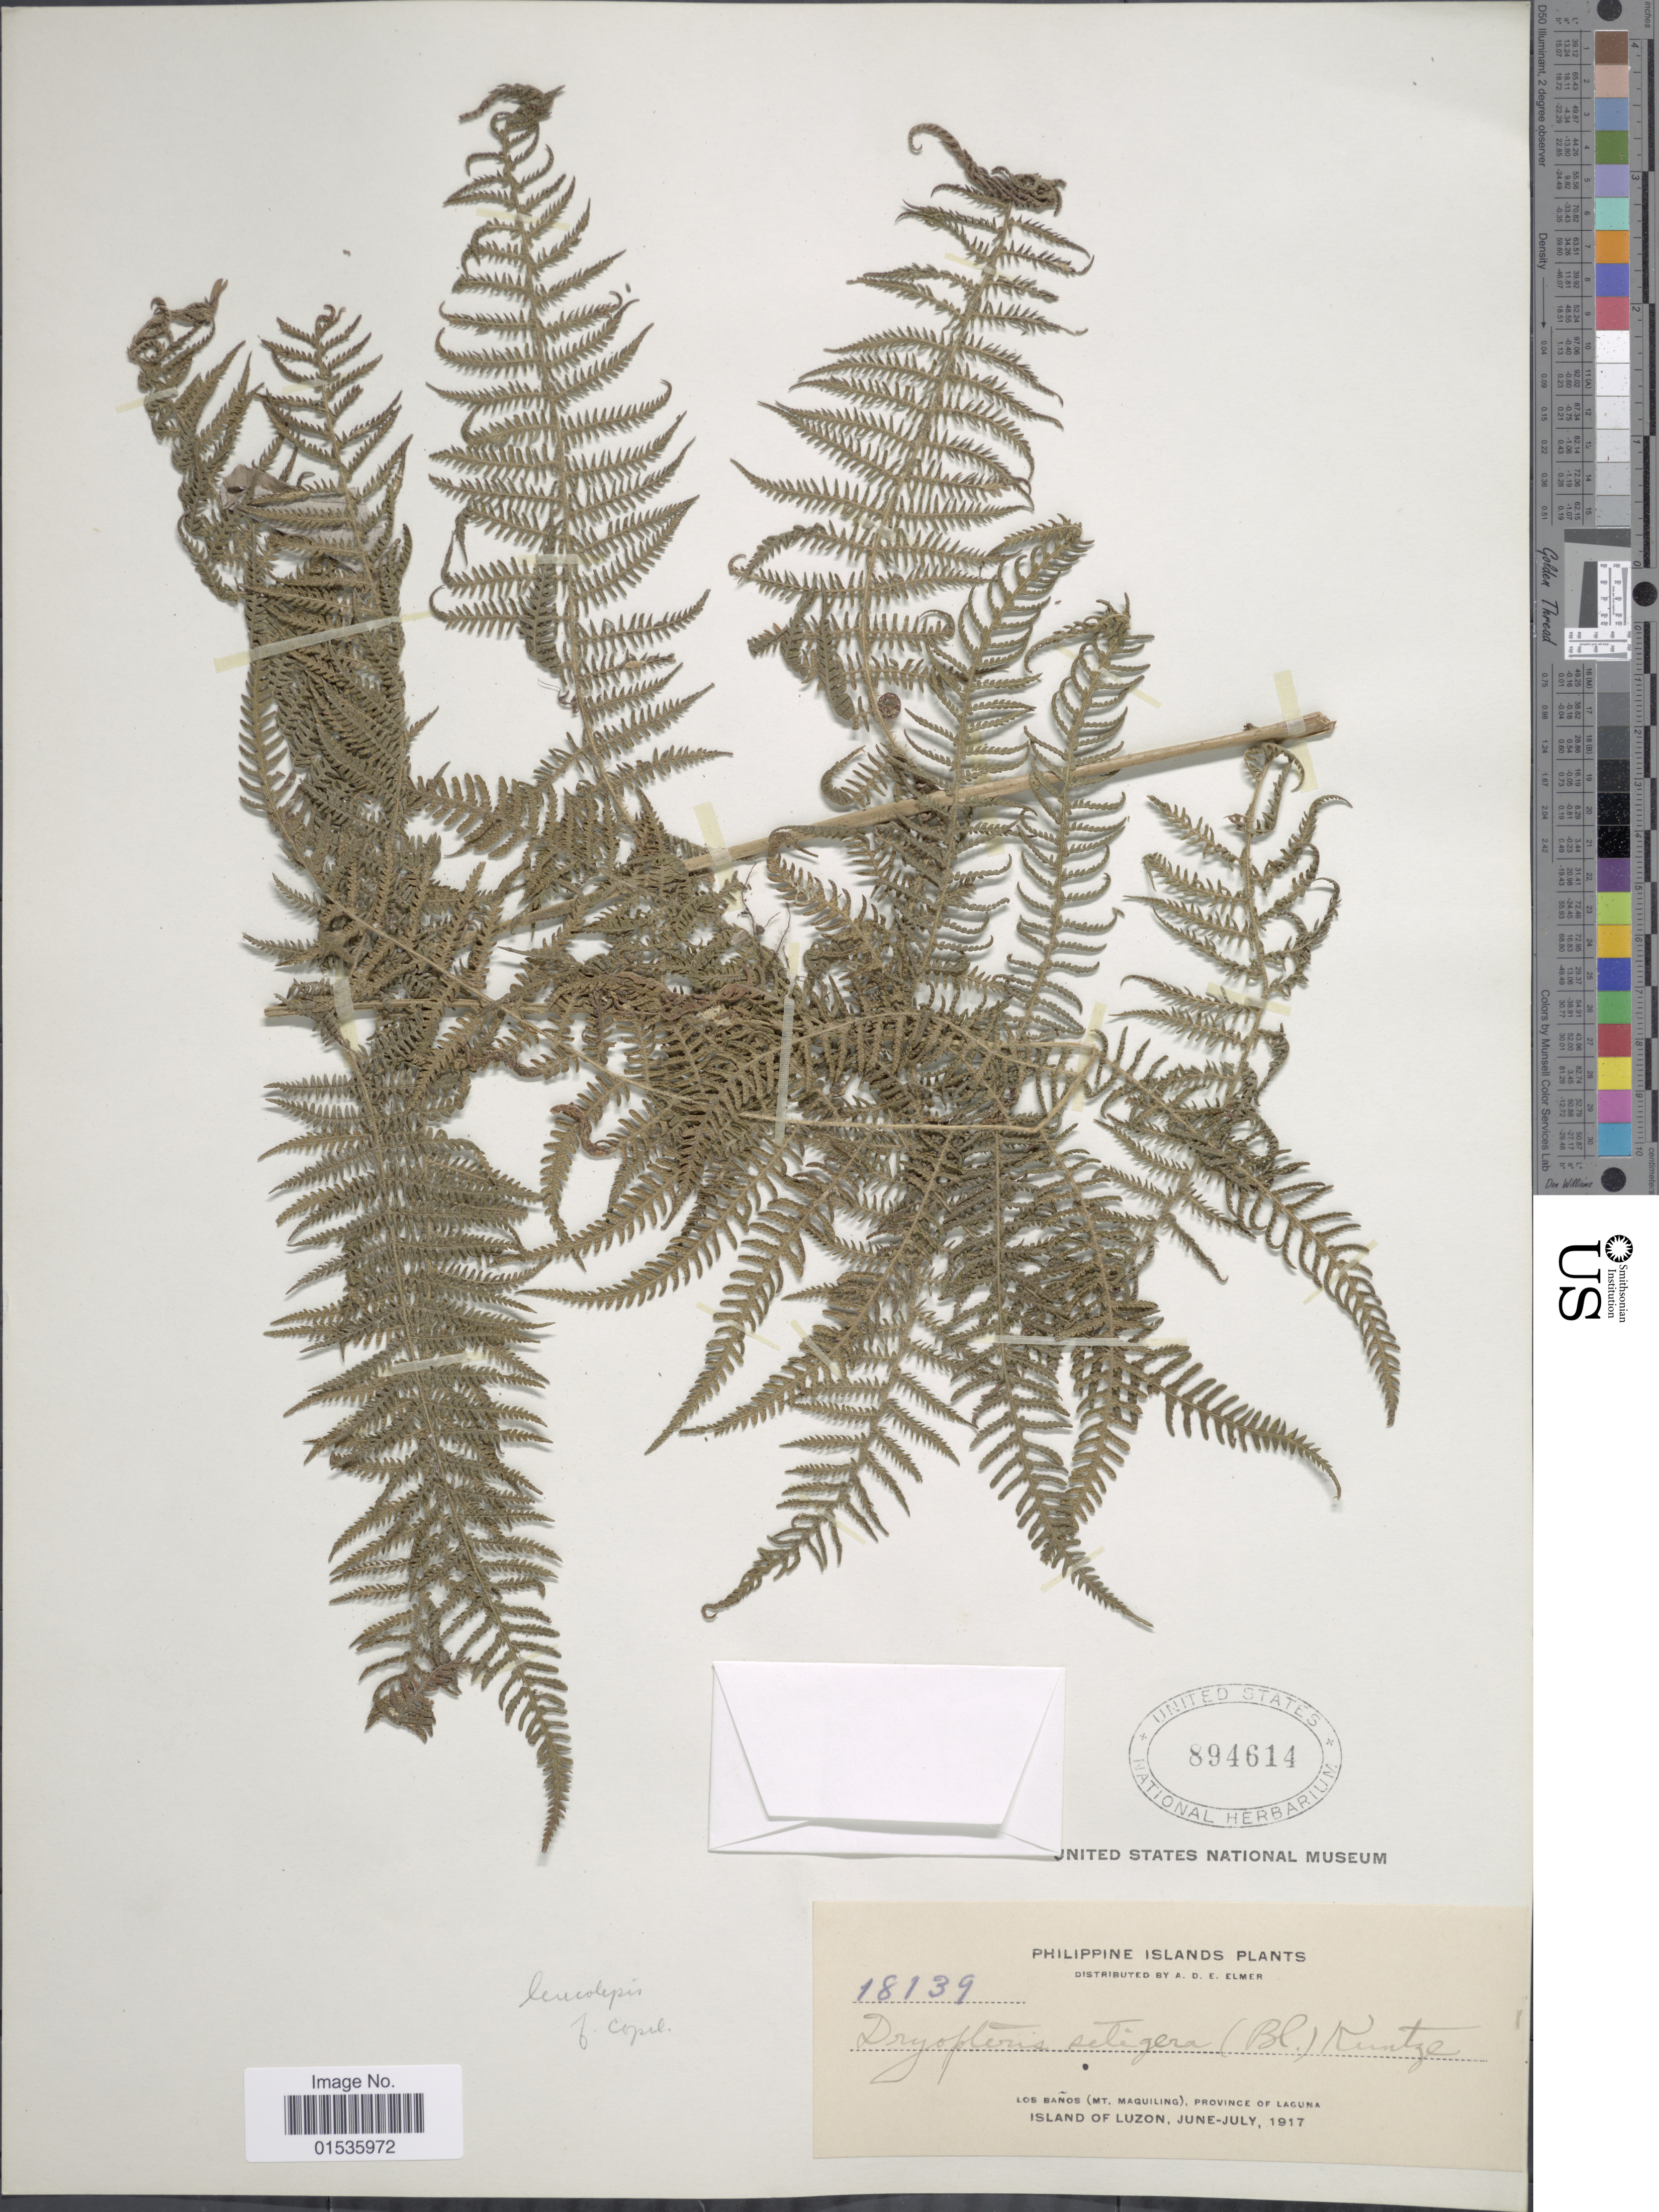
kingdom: Plantae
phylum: Tracheophyta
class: Polypodiopsida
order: Polypodiales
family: Thelypteridaceae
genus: Macrothelypteris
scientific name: Macrothelypteris polypodioides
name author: (Hook.) Holttum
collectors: A. D. E. Elmer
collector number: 18139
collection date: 1917-06/1917-07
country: Philippines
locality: Philippine Islands, Los Banos (Mt. Maquiling), Province of Laguna, Island of Luzon.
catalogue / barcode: US 894614